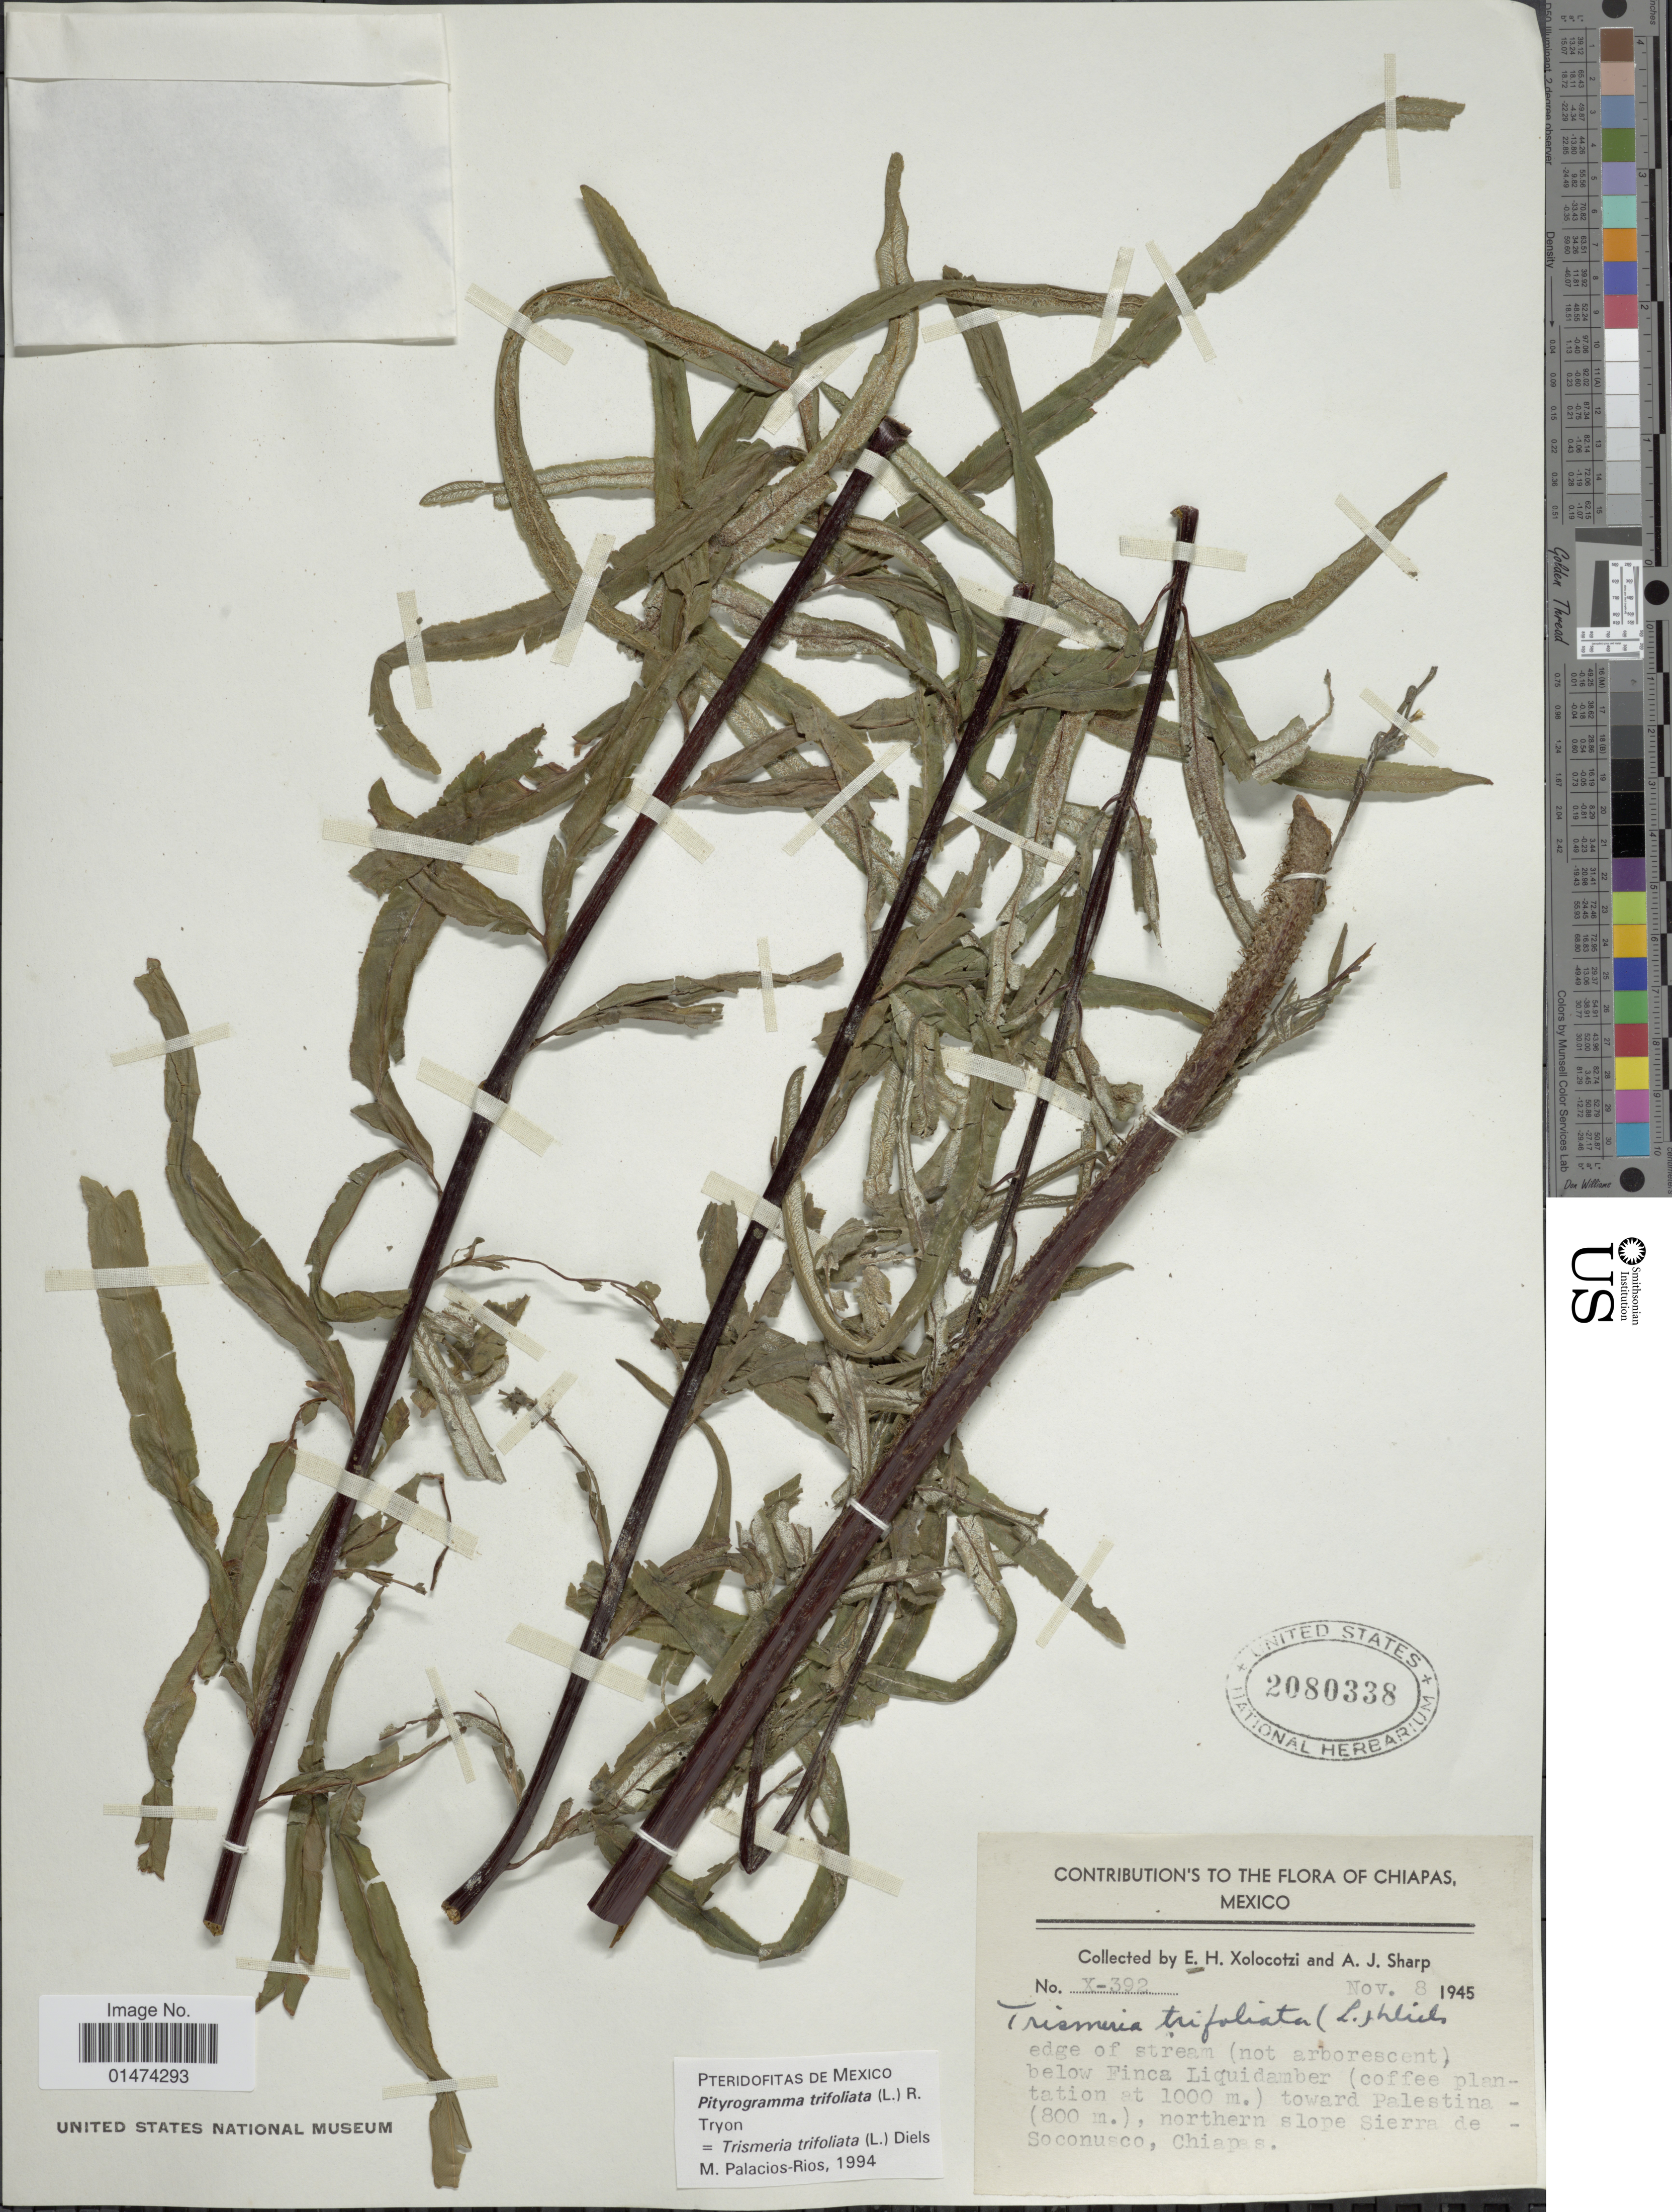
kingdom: Plantae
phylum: Tracheophyta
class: Polypodiopsida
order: Polypodiales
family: Pteridaceae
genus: Pityrogramma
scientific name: Pityrogramma trifoliata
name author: (L.) R.M. Tryon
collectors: E. Xolocotz & A. J. Sharp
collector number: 10392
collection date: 1945-12-08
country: Mexico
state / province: Chiapas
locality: Edge of stream (not arborescent) below Finca Liqiodamber, toward palestina, northern slope sierra de Soconusco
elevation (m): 800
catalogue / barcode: US 2080338